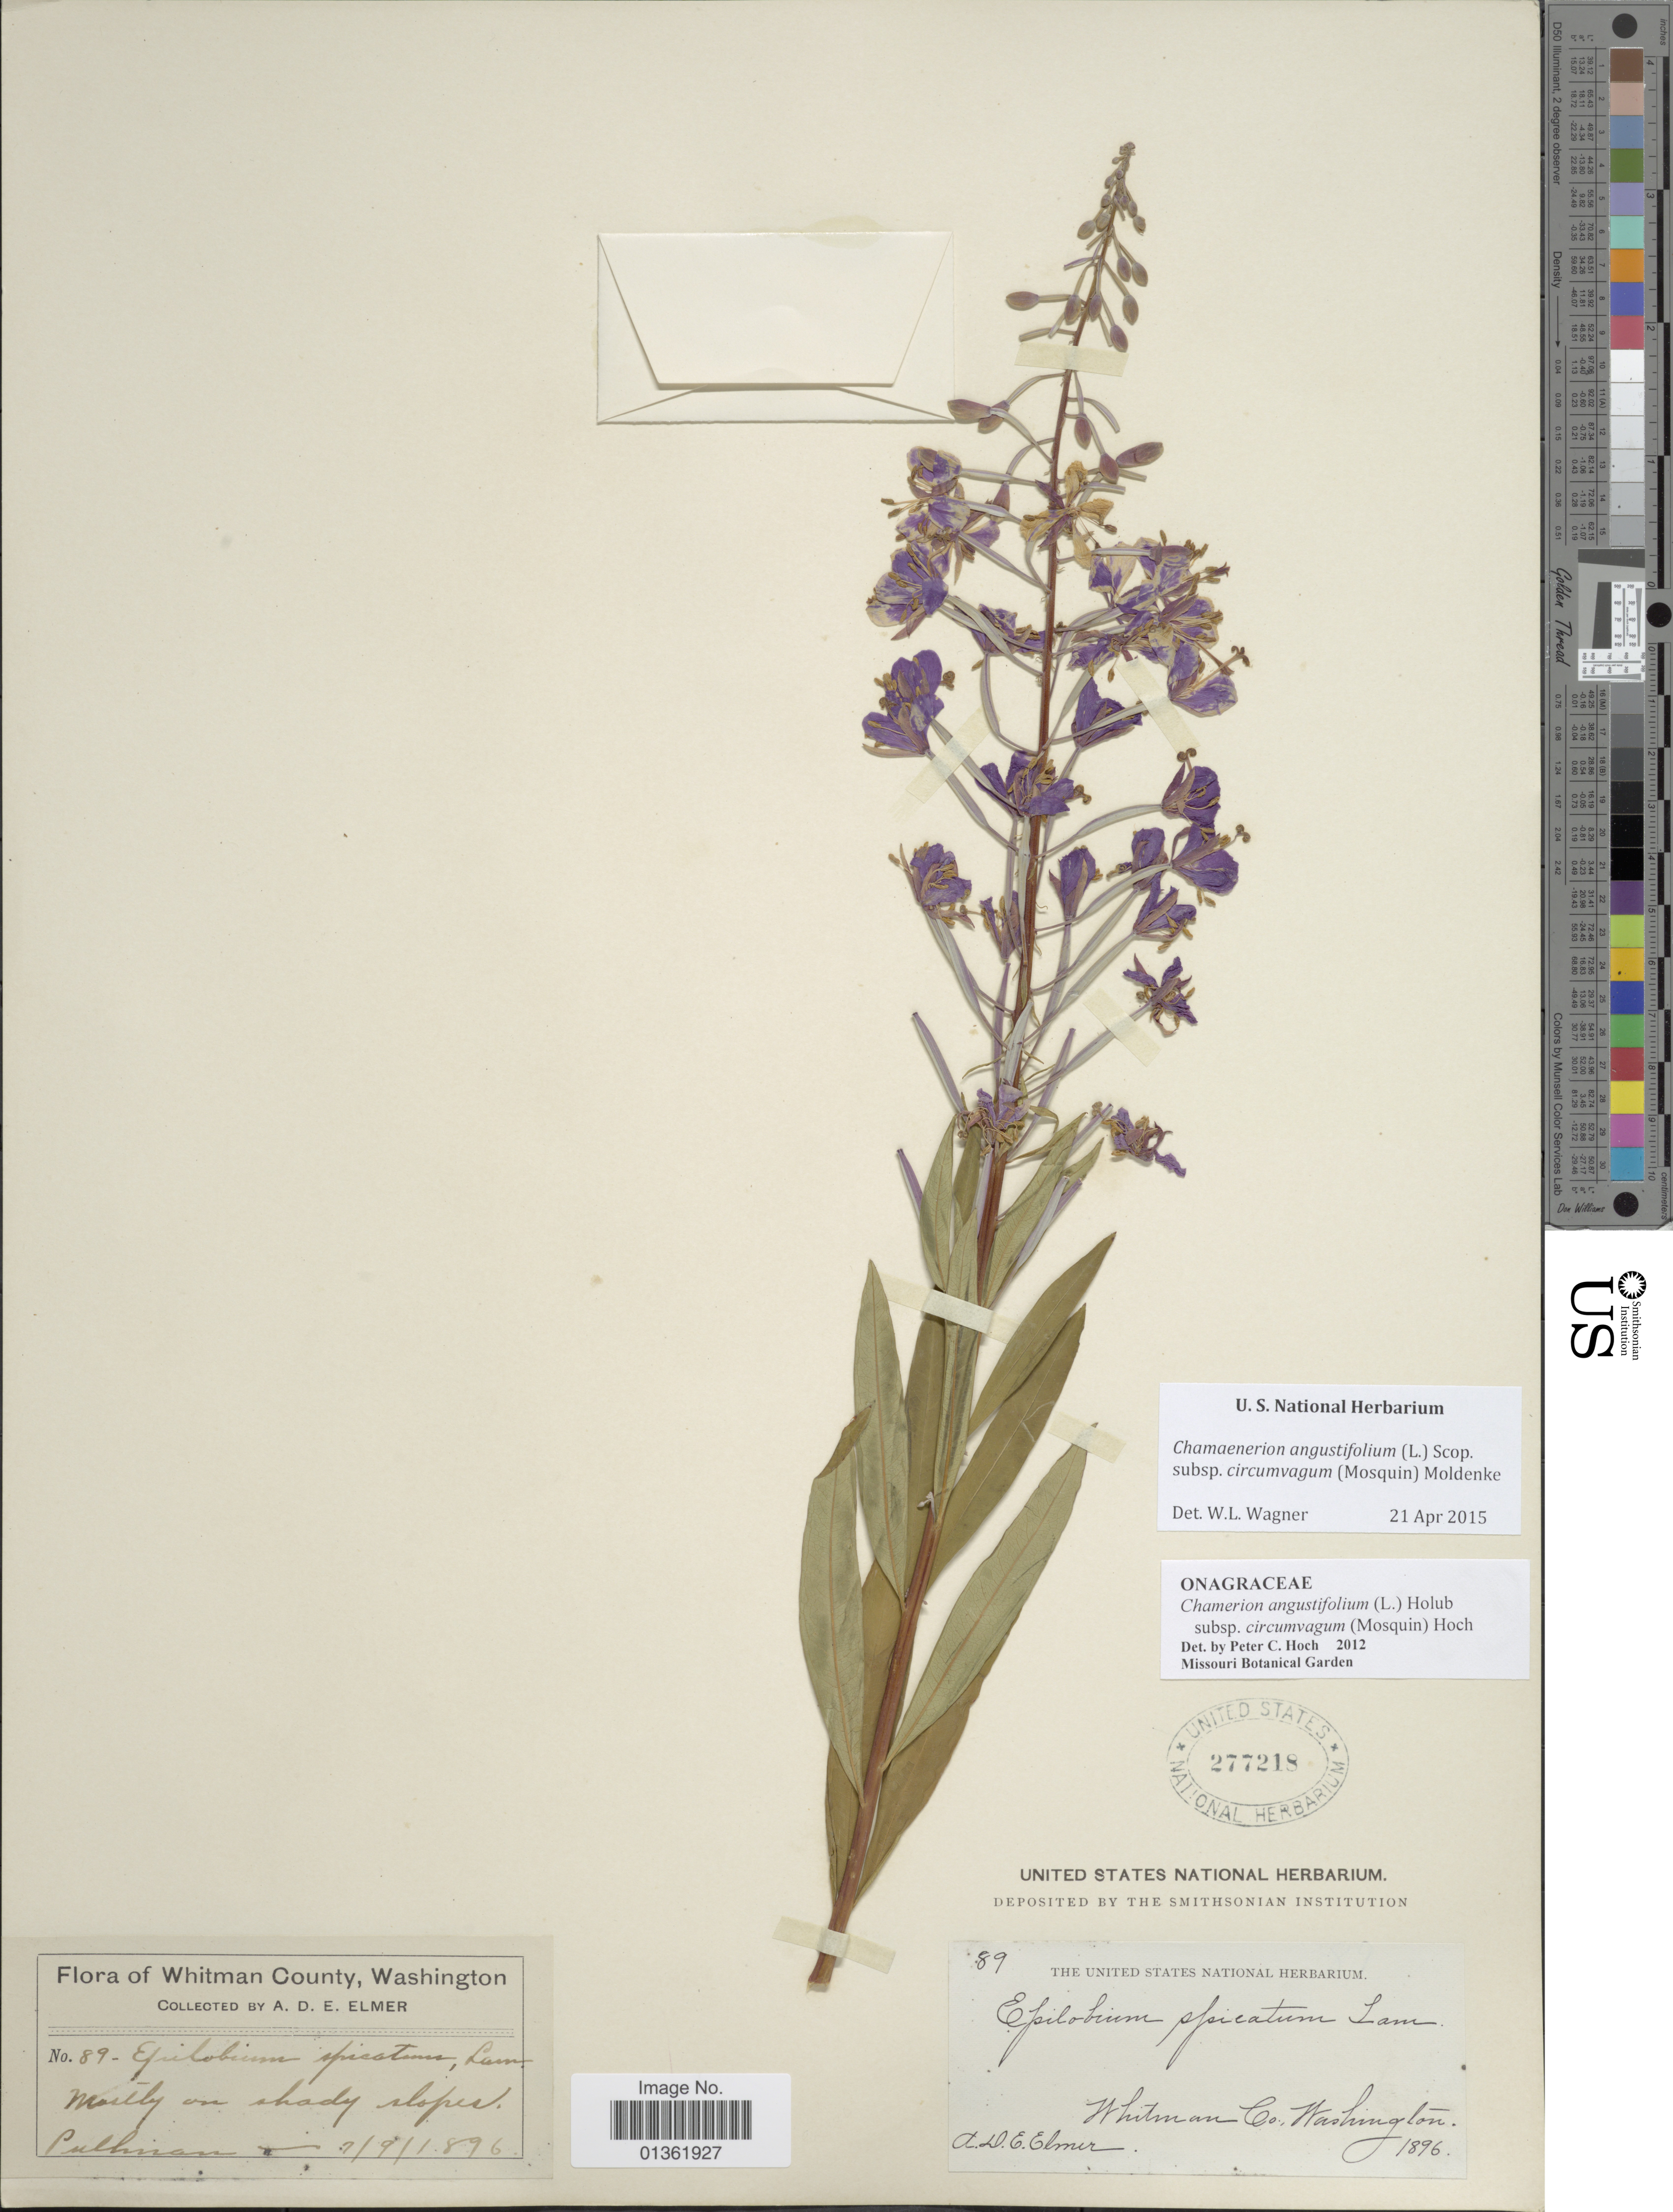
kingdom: Plantae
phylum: Tracheophyta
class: Magnoliopsida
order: Myrtales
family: Onagraceae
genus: Chamaenerion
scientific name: Chamaenerion angustifolium subsp. circumvagum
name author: (Mosquin) Moldenke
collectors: A. D. E. Elmer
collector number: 89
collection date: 1896-09-07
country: United States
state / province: Washington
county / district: Whitman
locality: Whitman Co.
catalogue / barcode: US 277218